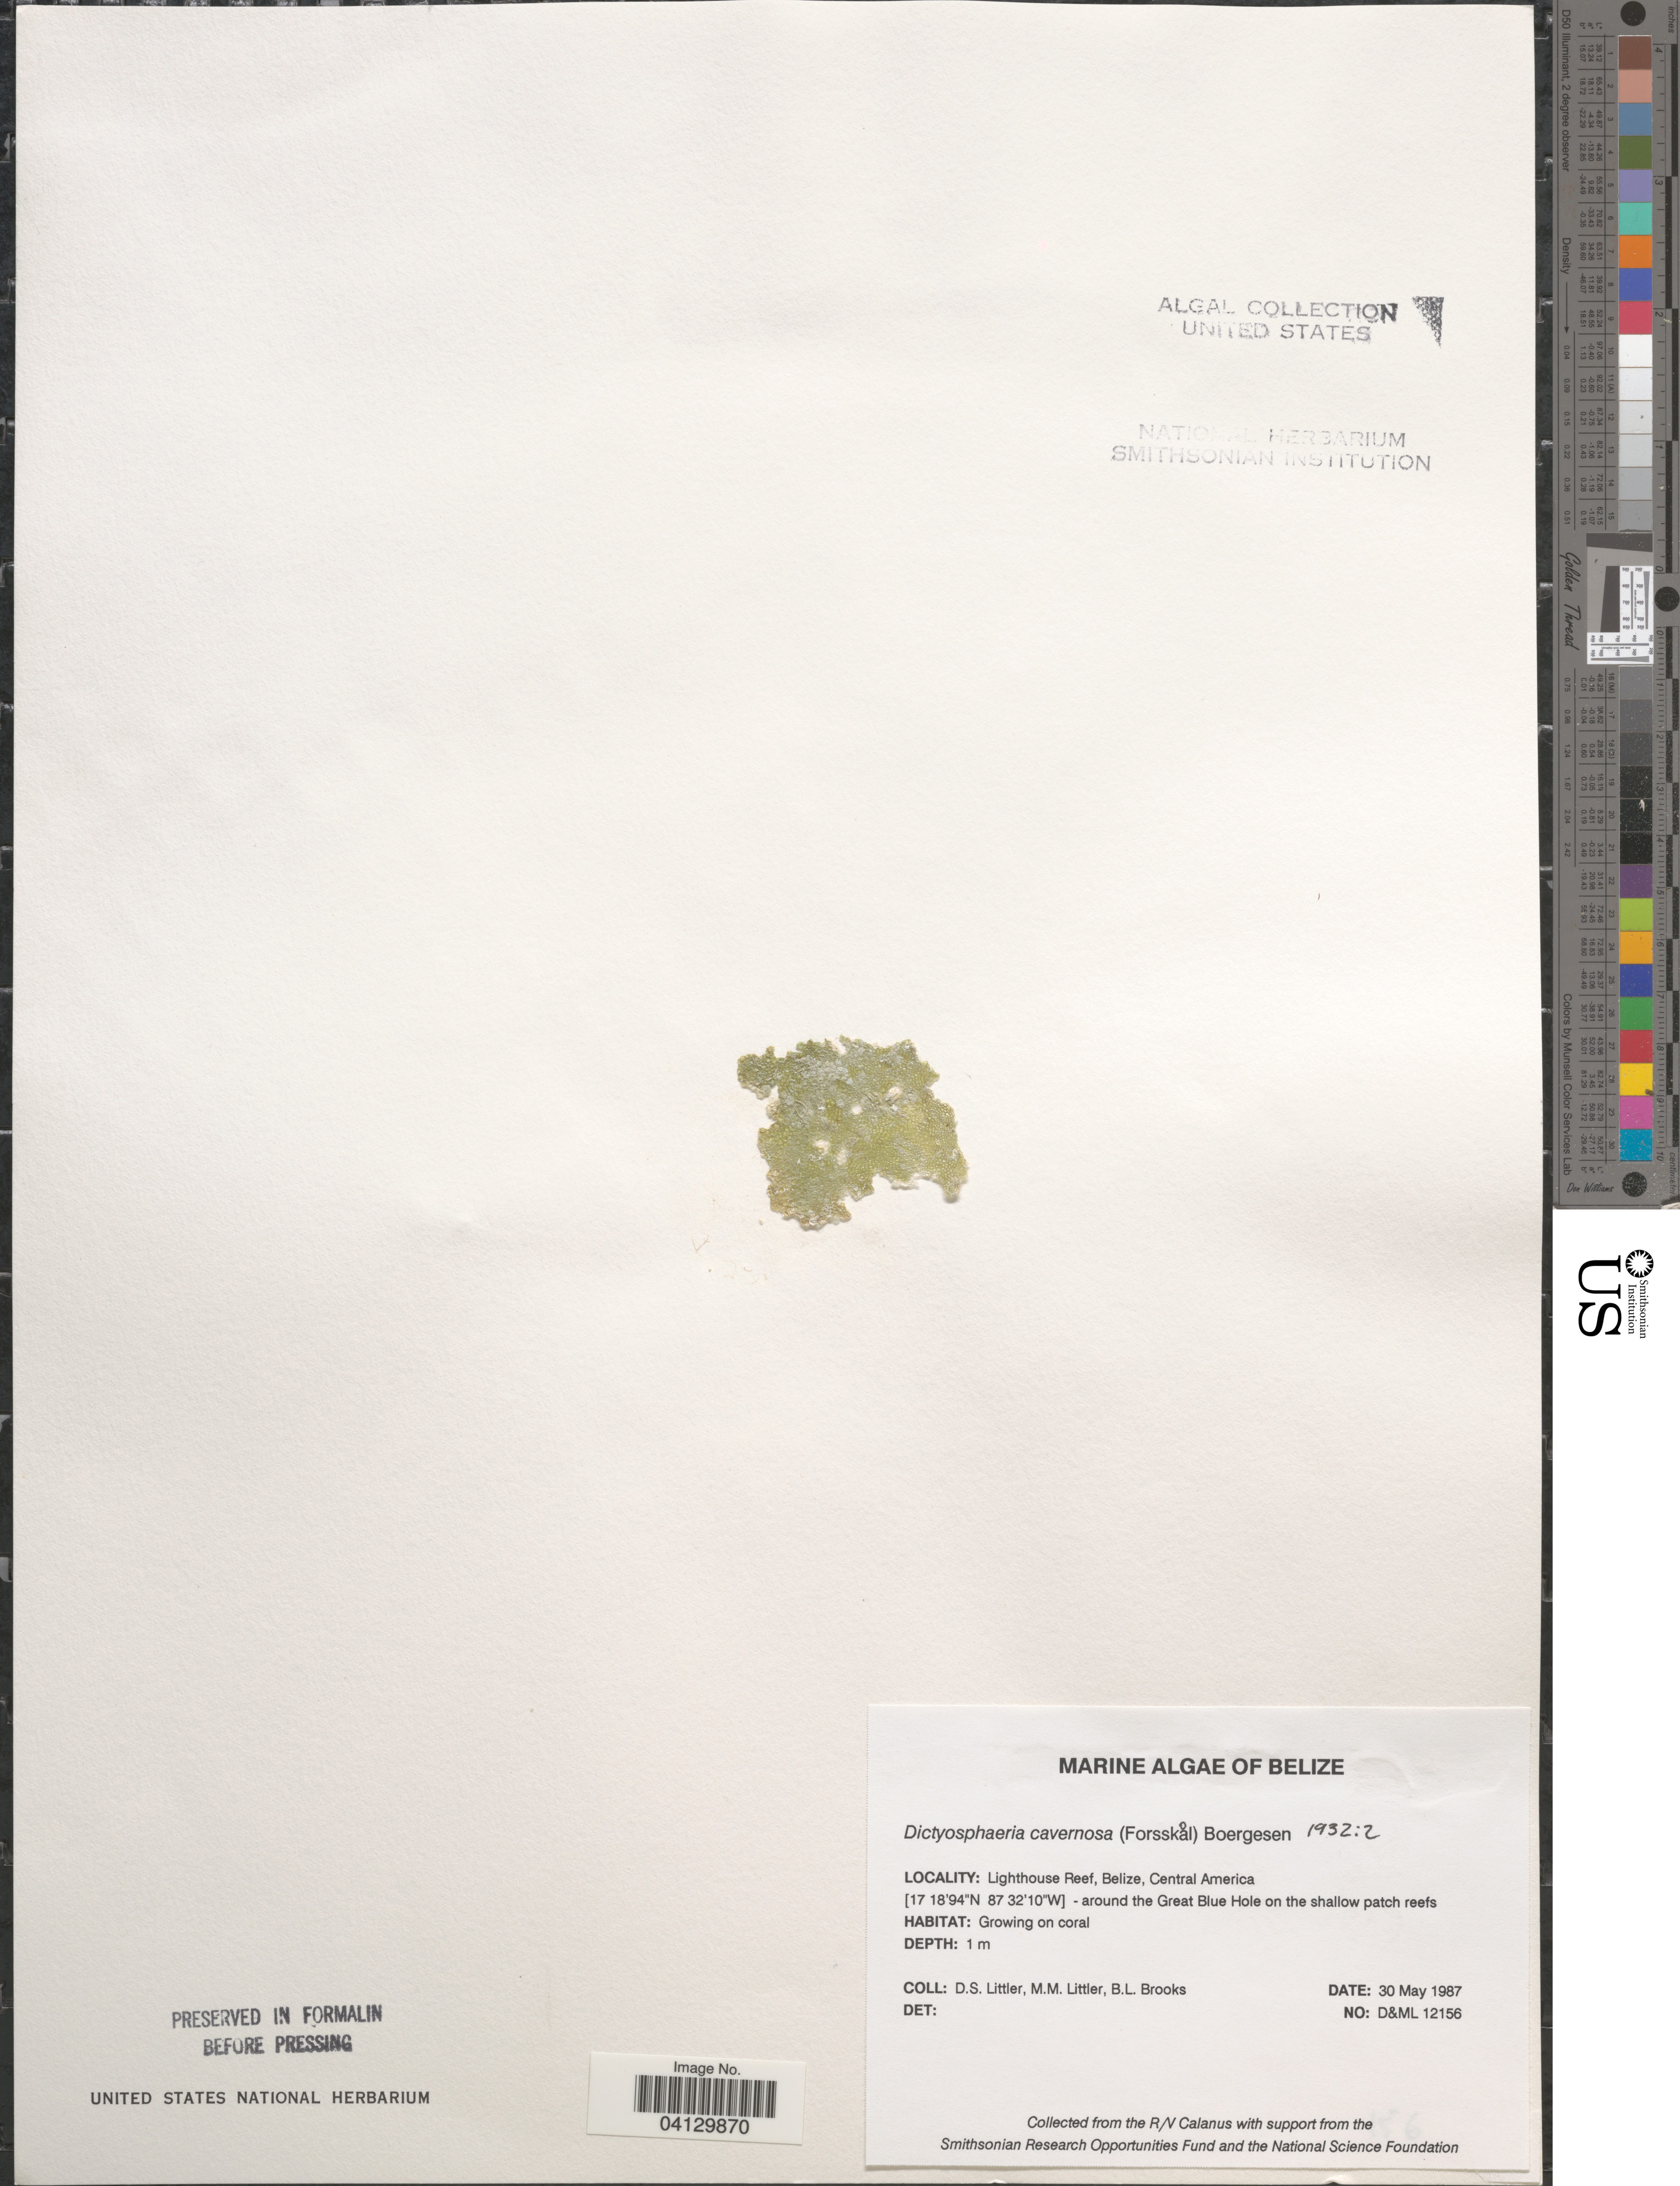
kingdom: Plantae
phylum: Chlorophyta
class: Ulvophyceae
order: Siphonocladales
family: Siphonocladaceae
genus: Dictyosphaeria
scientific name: Dictyosphaeria cavernosa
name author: (Forssk.) Børgesen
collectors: D. S. Littler & B. Brooks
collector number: D&ML12156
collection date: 1987-05-30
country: Belize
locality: Lighthouse Reef - around the Great Blue Hole on the shallow patch reefs.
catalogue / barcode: US 328868